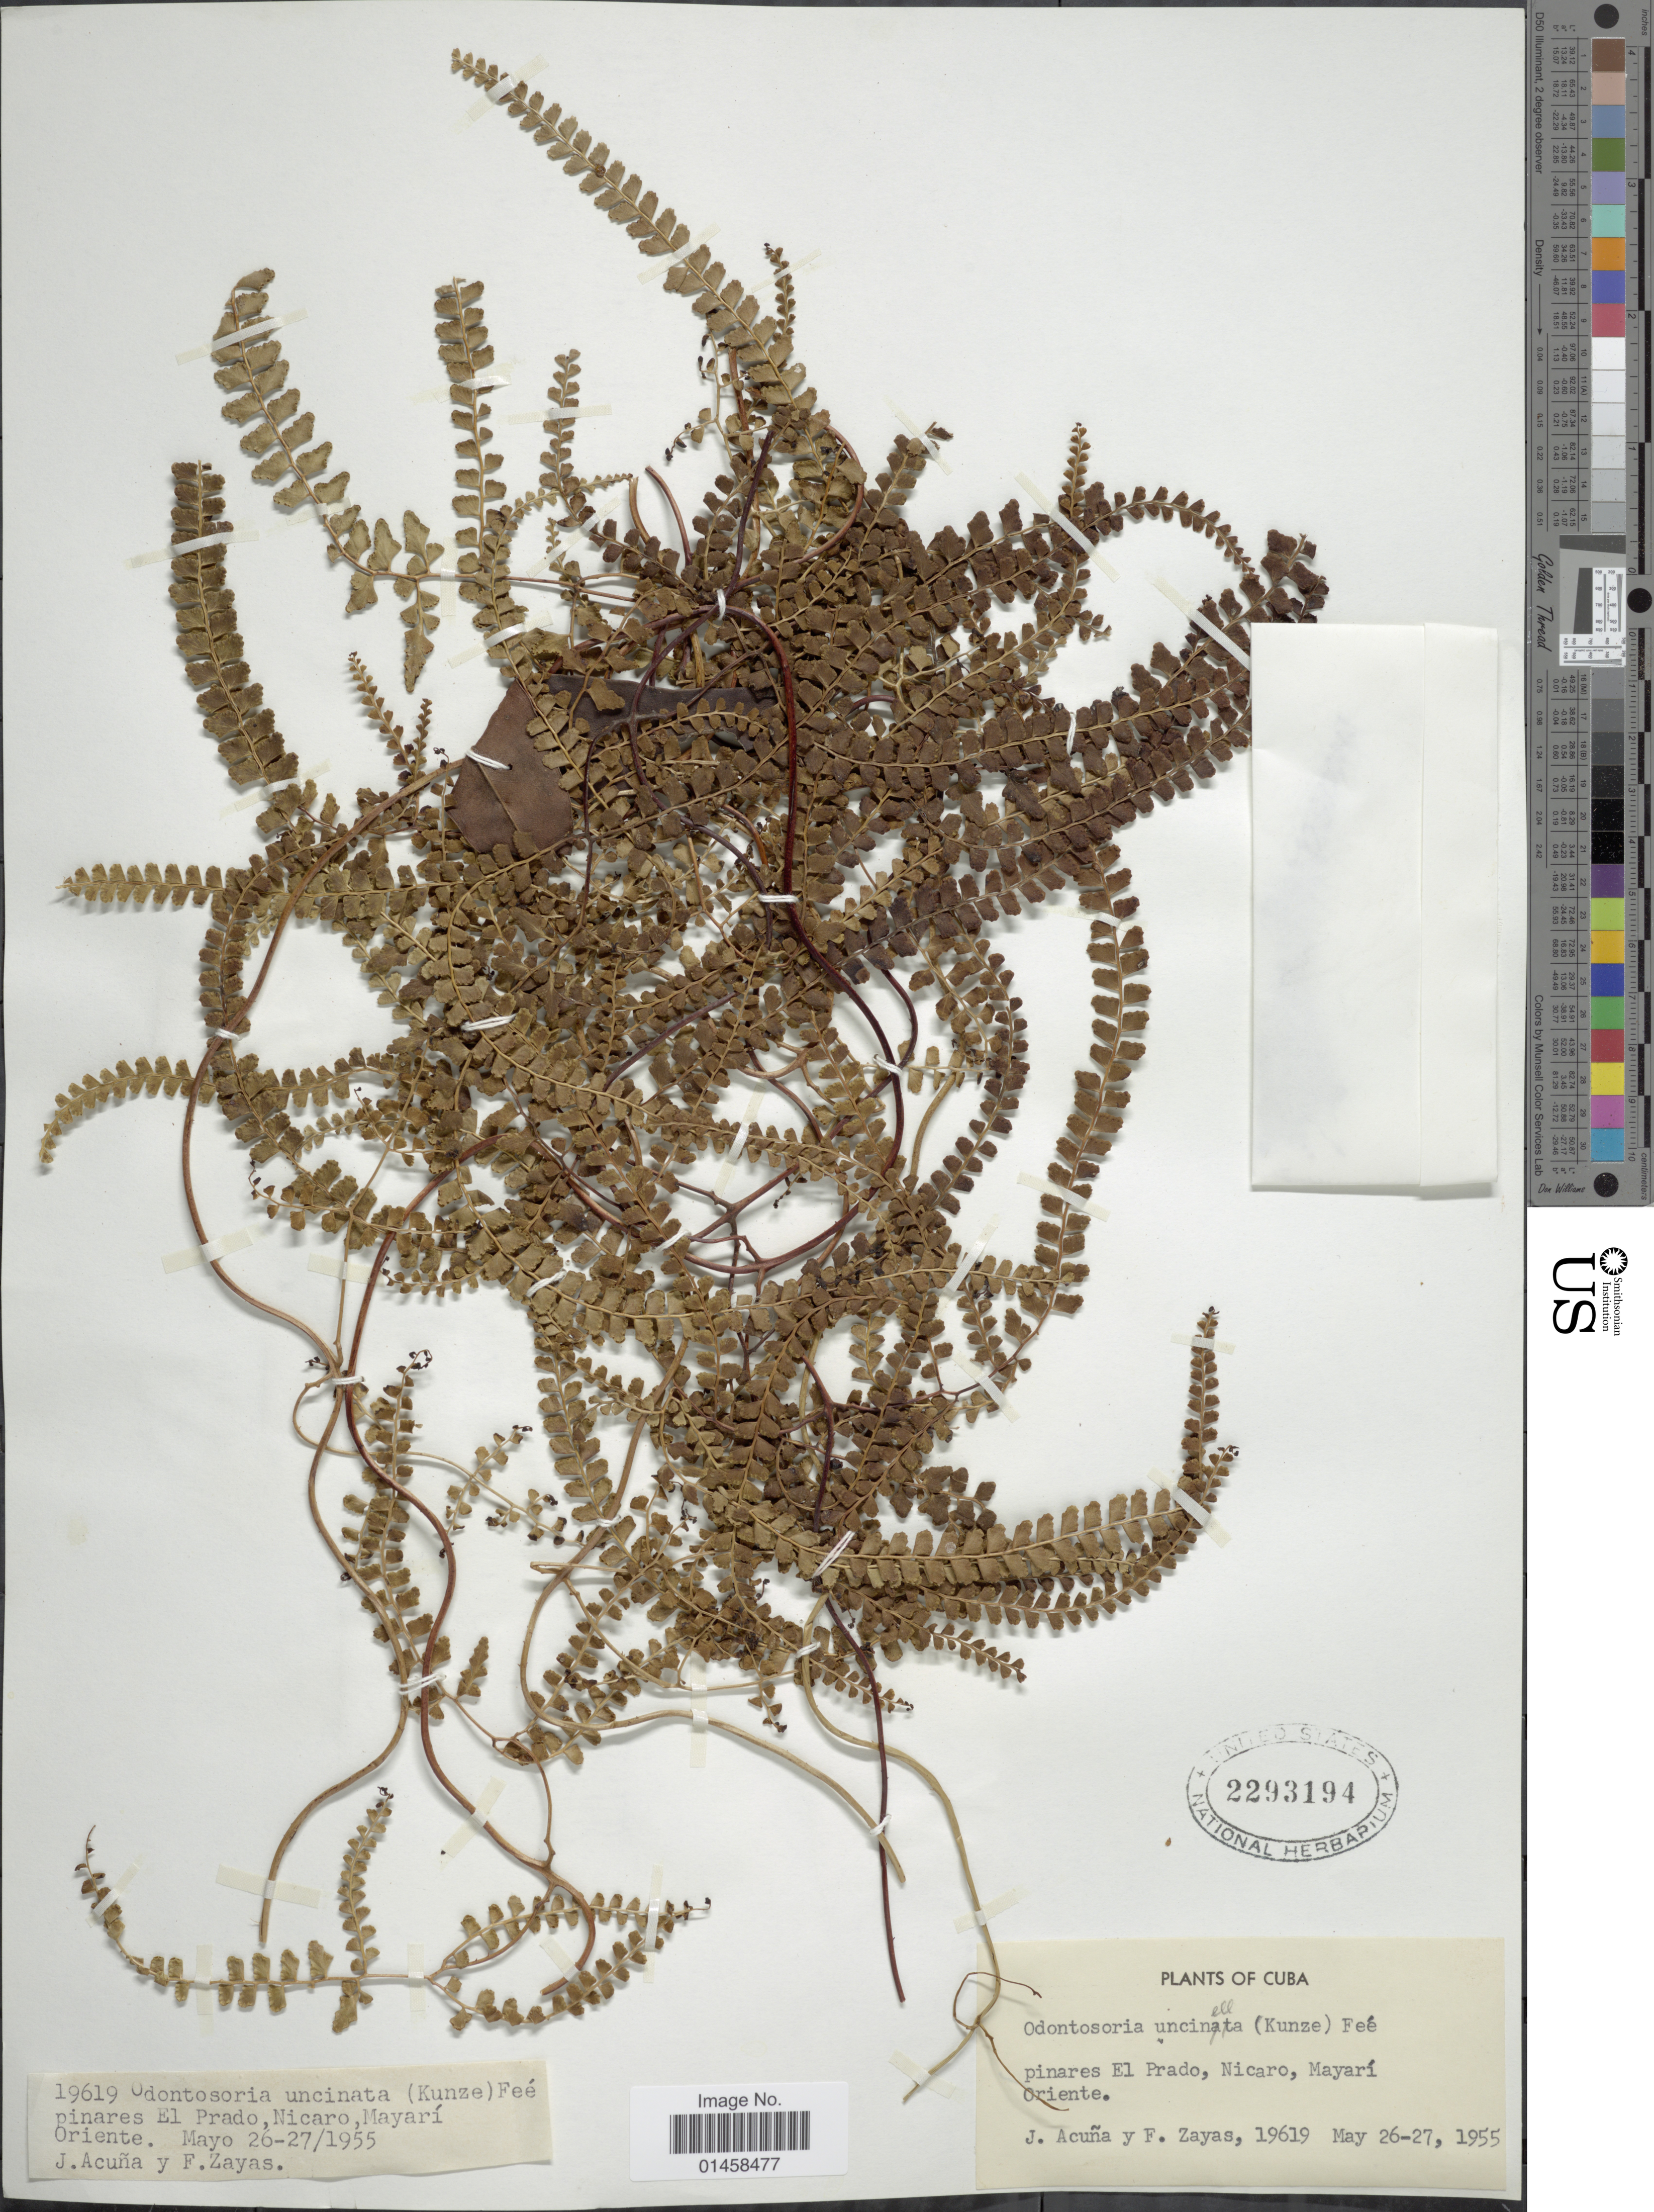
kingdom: Plantae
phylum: Tracheophyta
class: Polypodiopsida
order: Polypodiales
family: Lindsaeaceae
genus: Odontosoria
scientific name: Odontosoria scandens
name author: (Desv.) C. Chr.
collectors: J. Acuña & F. Zayas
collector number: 19619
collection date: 1955-05-26/1955-05-27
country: Cuba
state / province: Oriente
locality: Pinares El Prado, Nicaro, Mayarí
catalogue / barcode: US 2293194